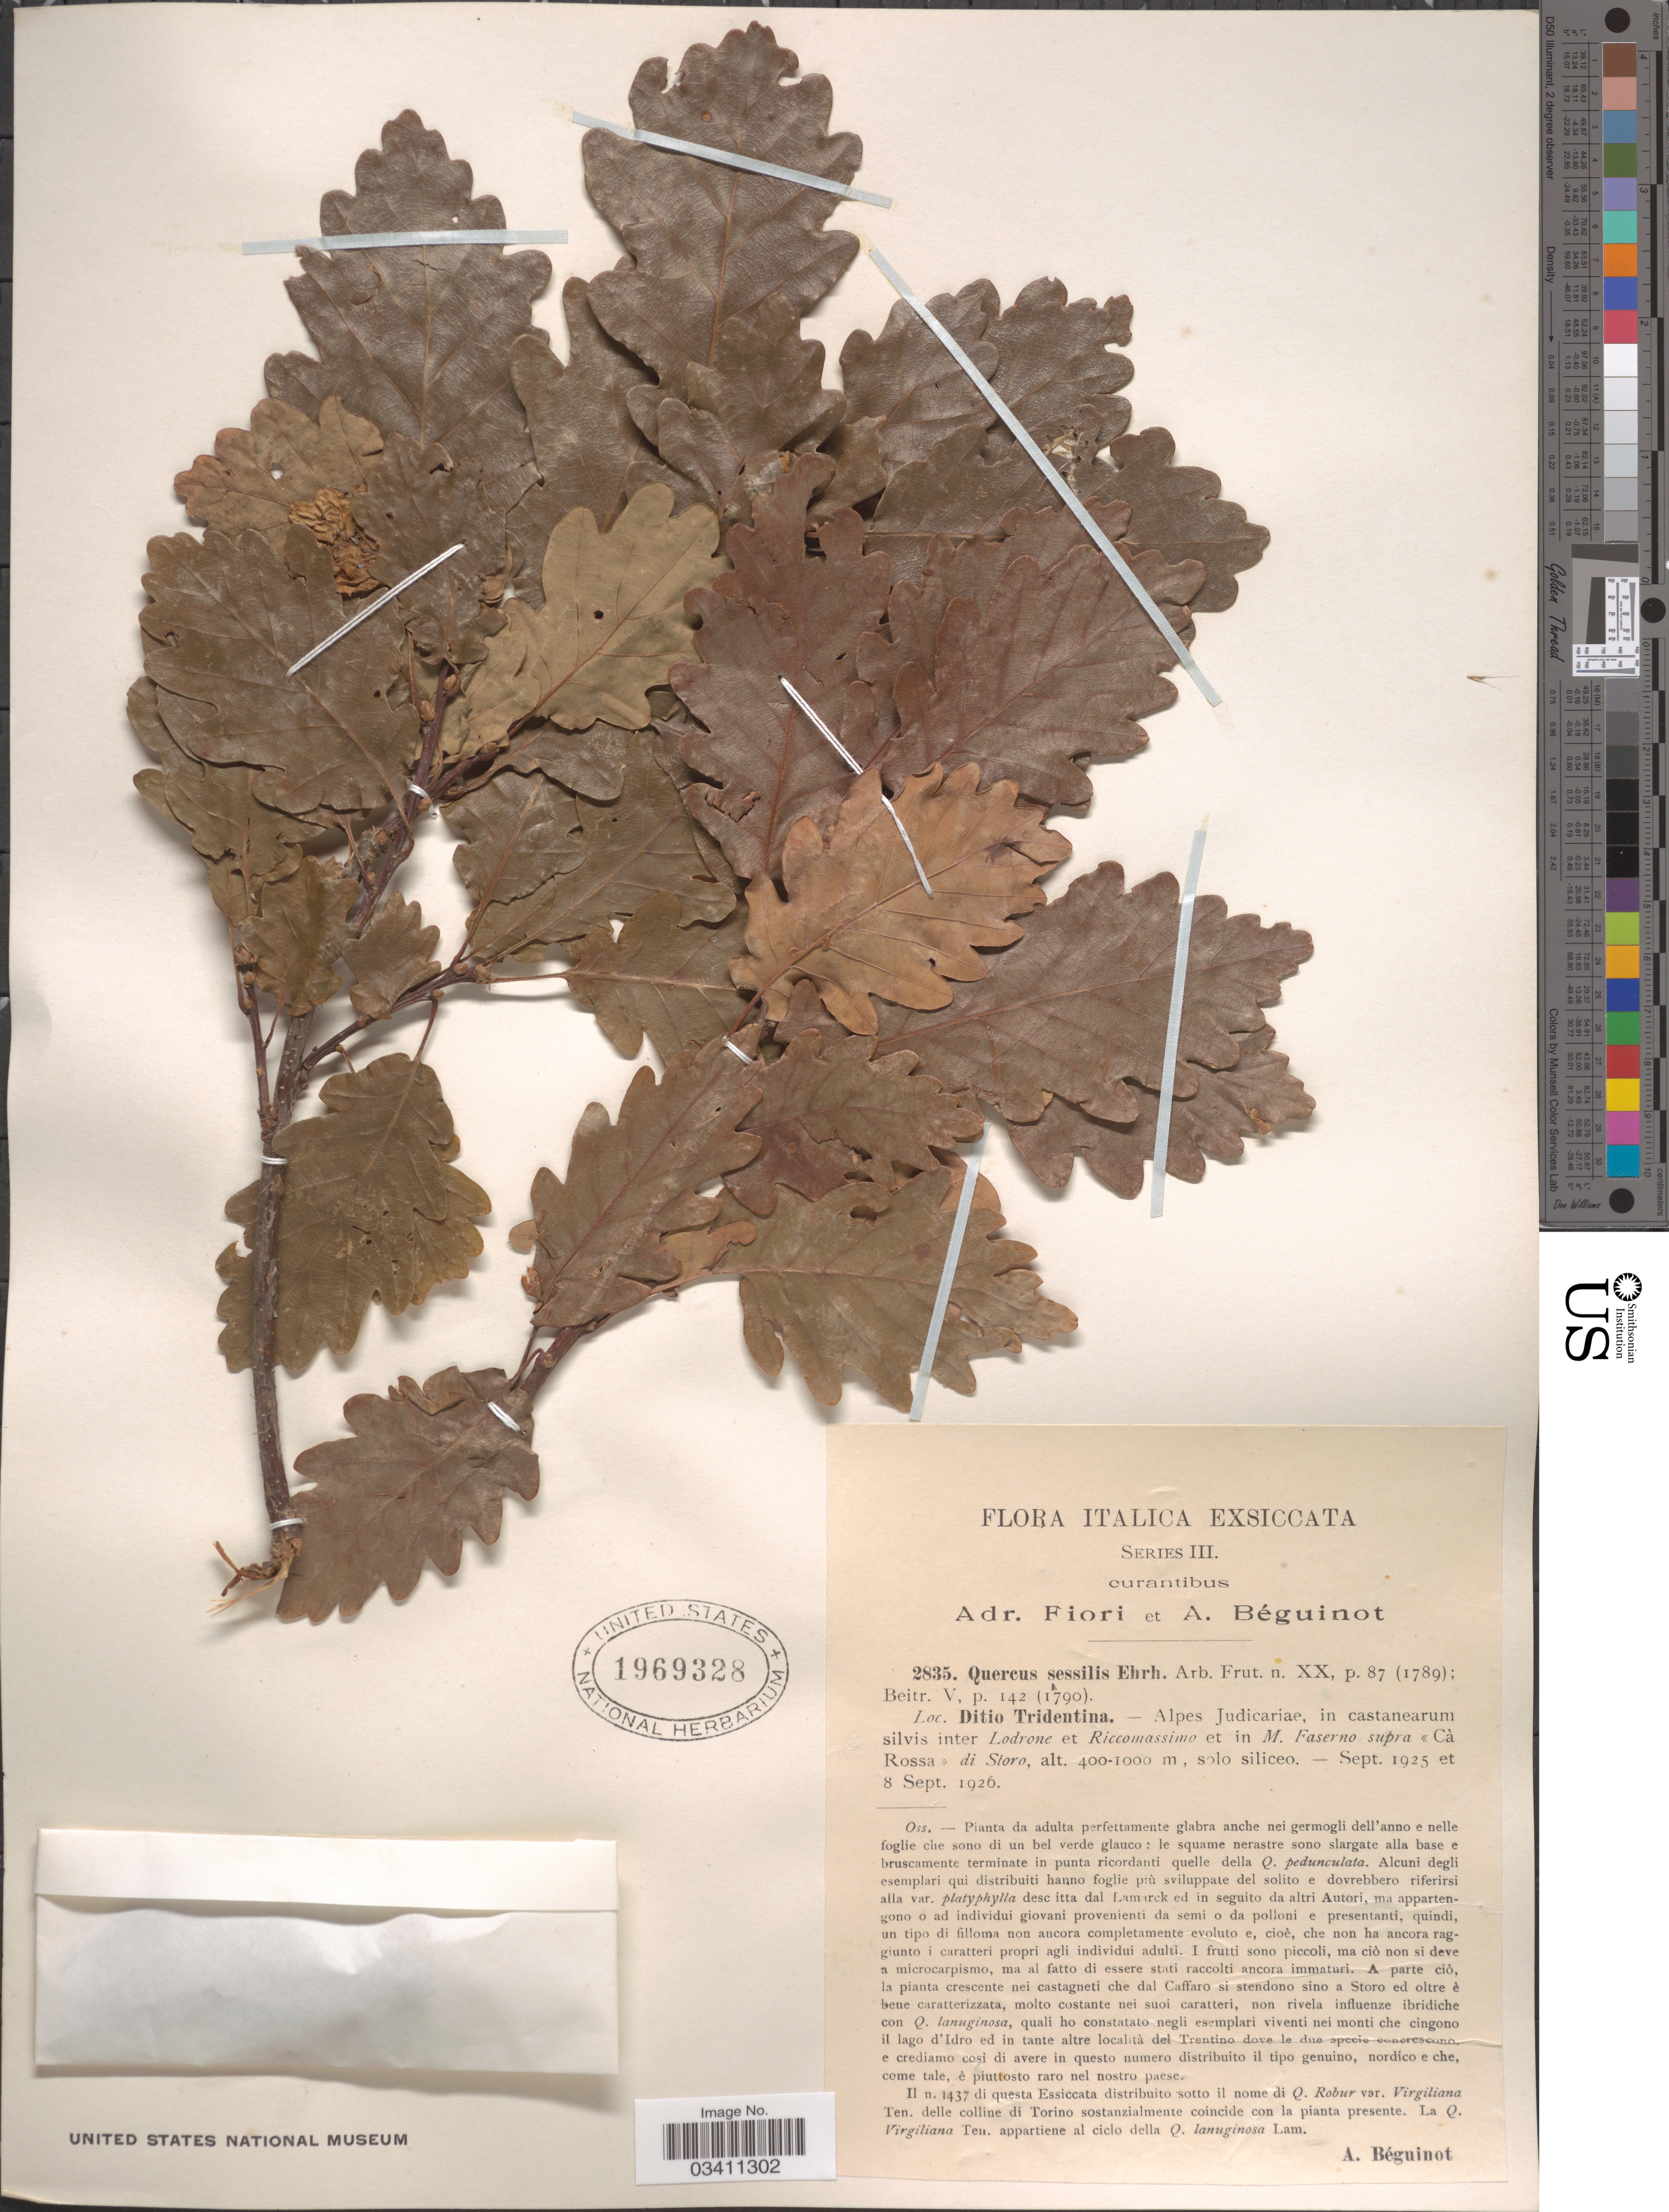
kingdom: Plantae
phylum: Tracheophyta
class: Magnoliopsida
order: Fagales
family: Fagaceae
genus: Quercus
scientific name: Quercus sessilis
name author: Ehrh.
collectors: A. Béguinot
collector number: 2835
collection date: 1925-09/1926-09-08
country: Italy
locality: Ditio Tridentina. - Alpes Judicariae, in castanearum silvis inter Lodrone et Riccomassimo et in M. Faserno supra <<Cà Rossa>> di Storo.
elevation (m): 400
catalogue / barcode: US 1969328